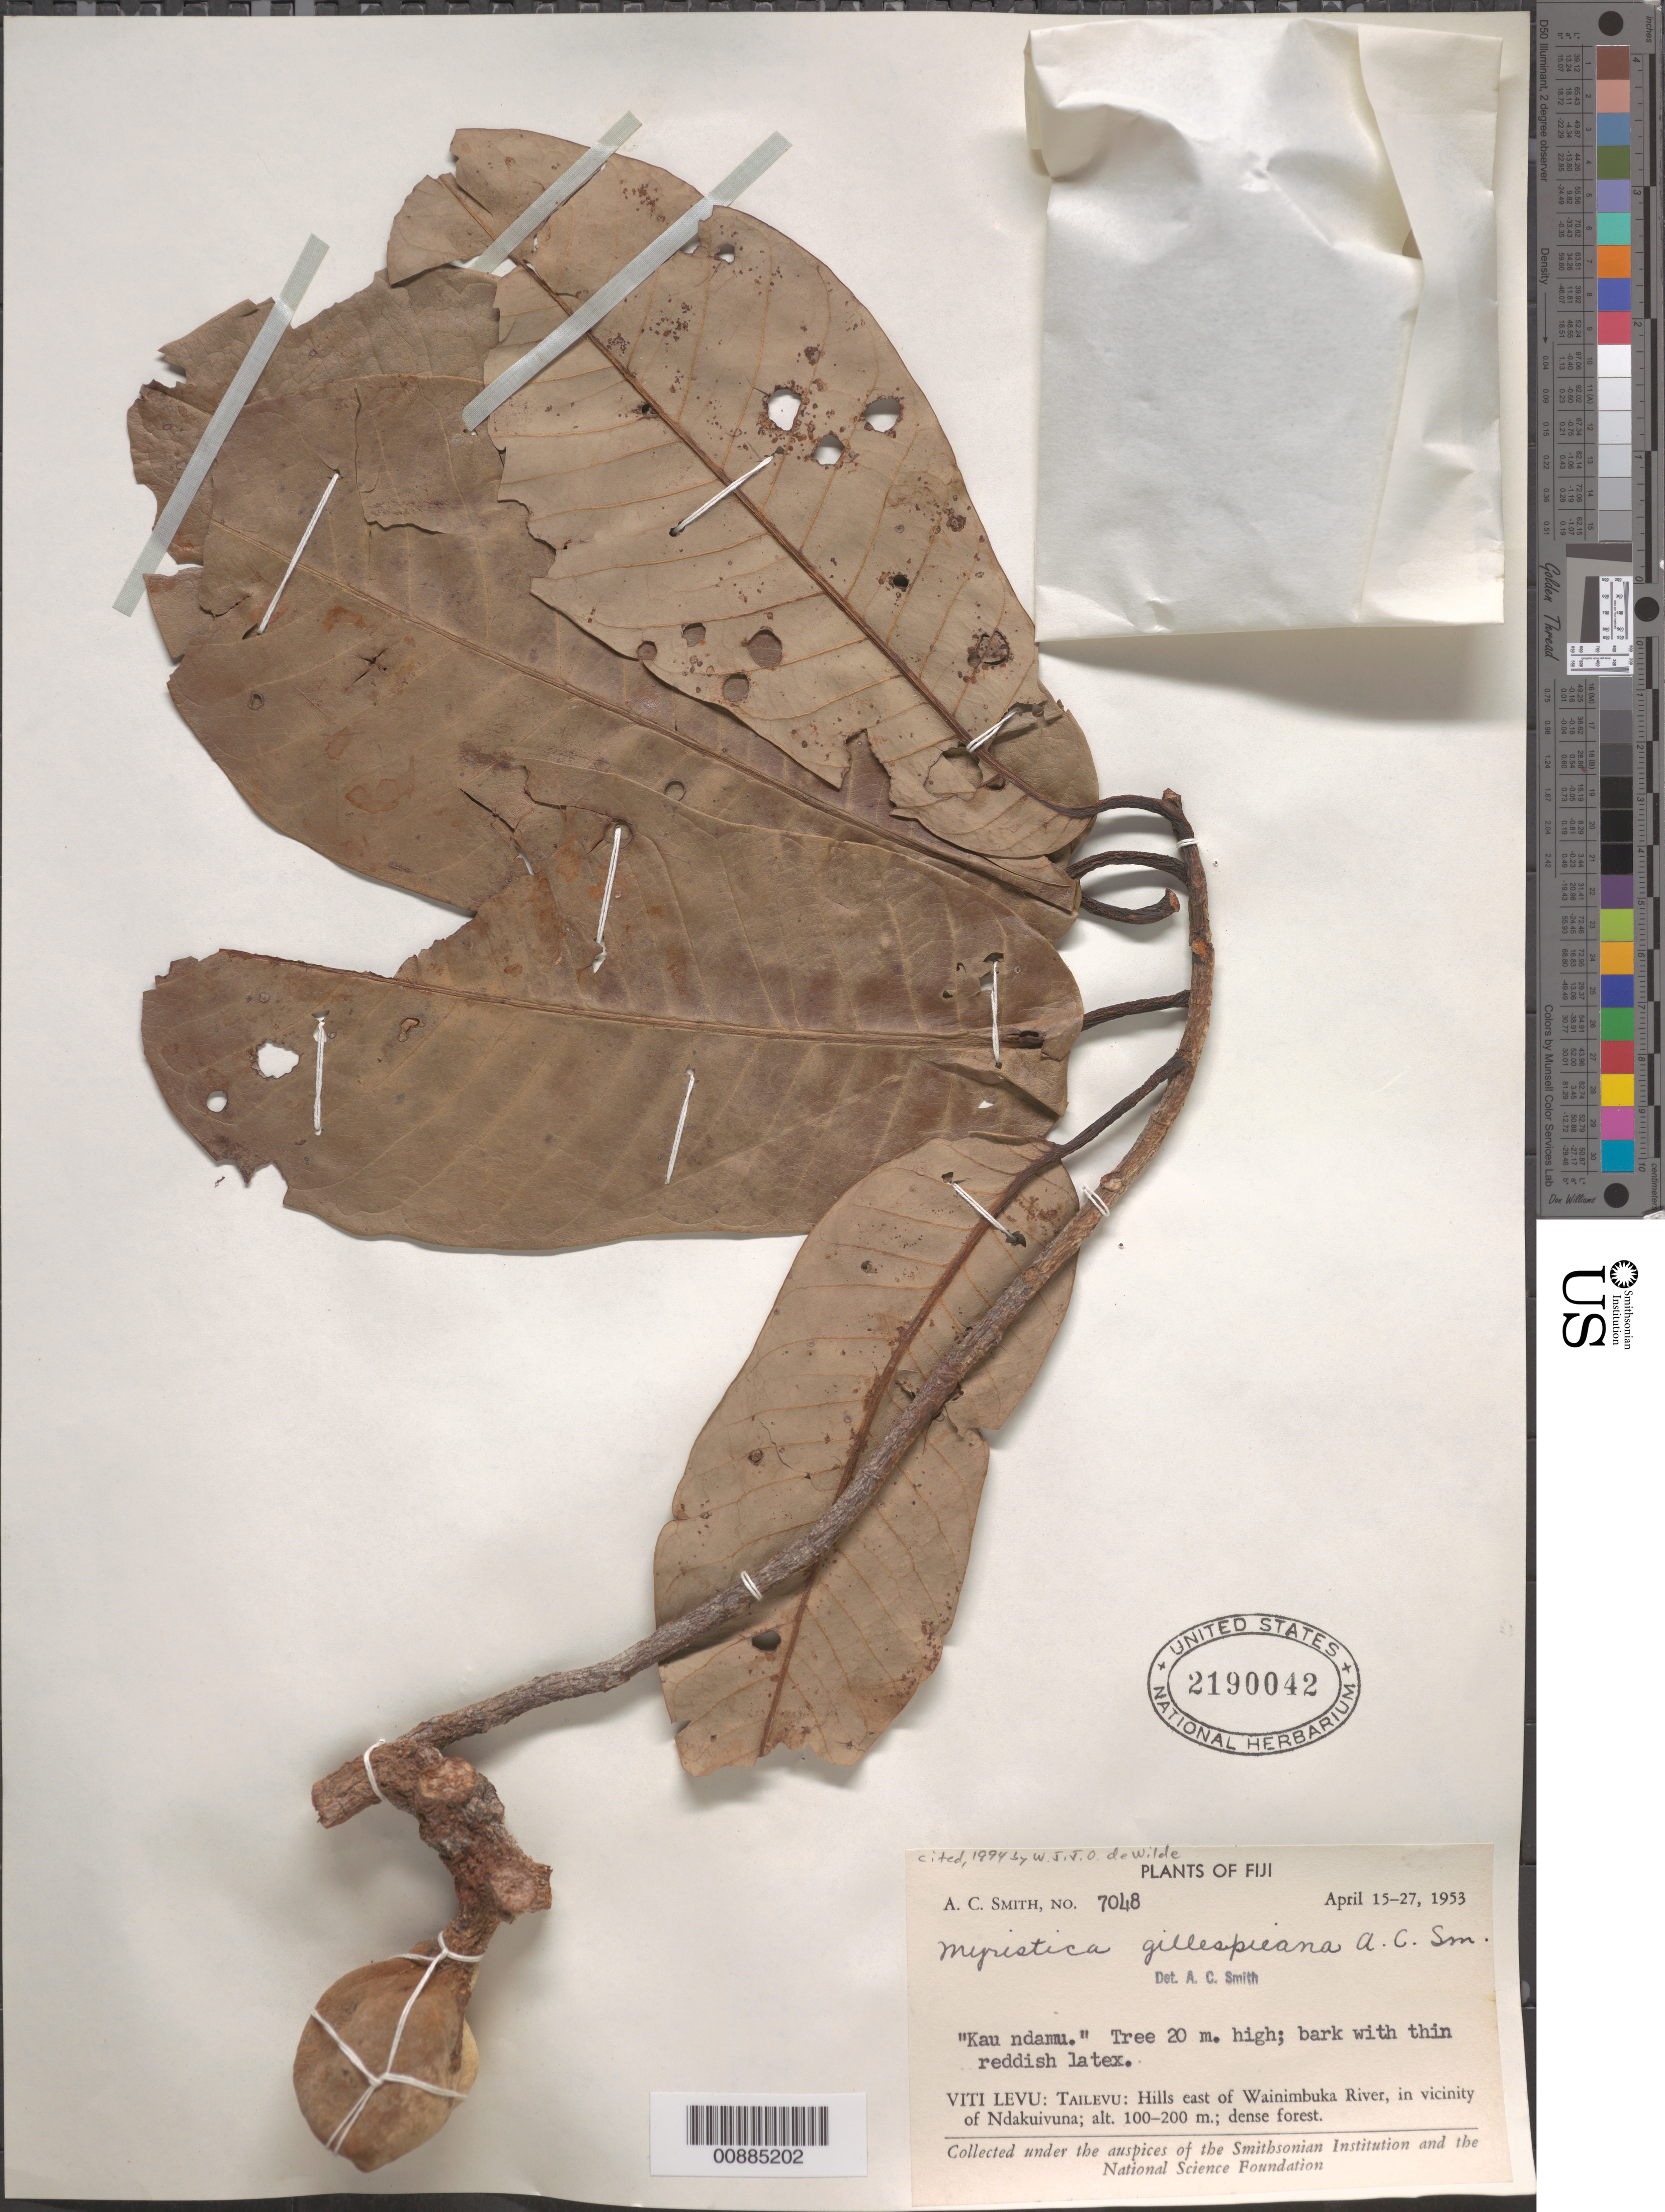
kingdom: Plantae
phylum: Tracheophyta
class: Magnoliopsida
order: Magnoliales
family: Myristicaceae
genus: Myristica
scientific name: Myristica gillespieana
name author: A.C. Sm.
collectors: C. A. Smith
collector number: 7048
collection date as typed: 15 Apr 1953 to 26 Apr 1953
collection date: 1953-04-15/1953-04-26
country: Fiji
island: Viti Levu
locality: in vicinity of Ndakuivuna, hills east of Wainimbuka River, Tailevu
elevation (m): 100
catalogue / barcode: US 2190042